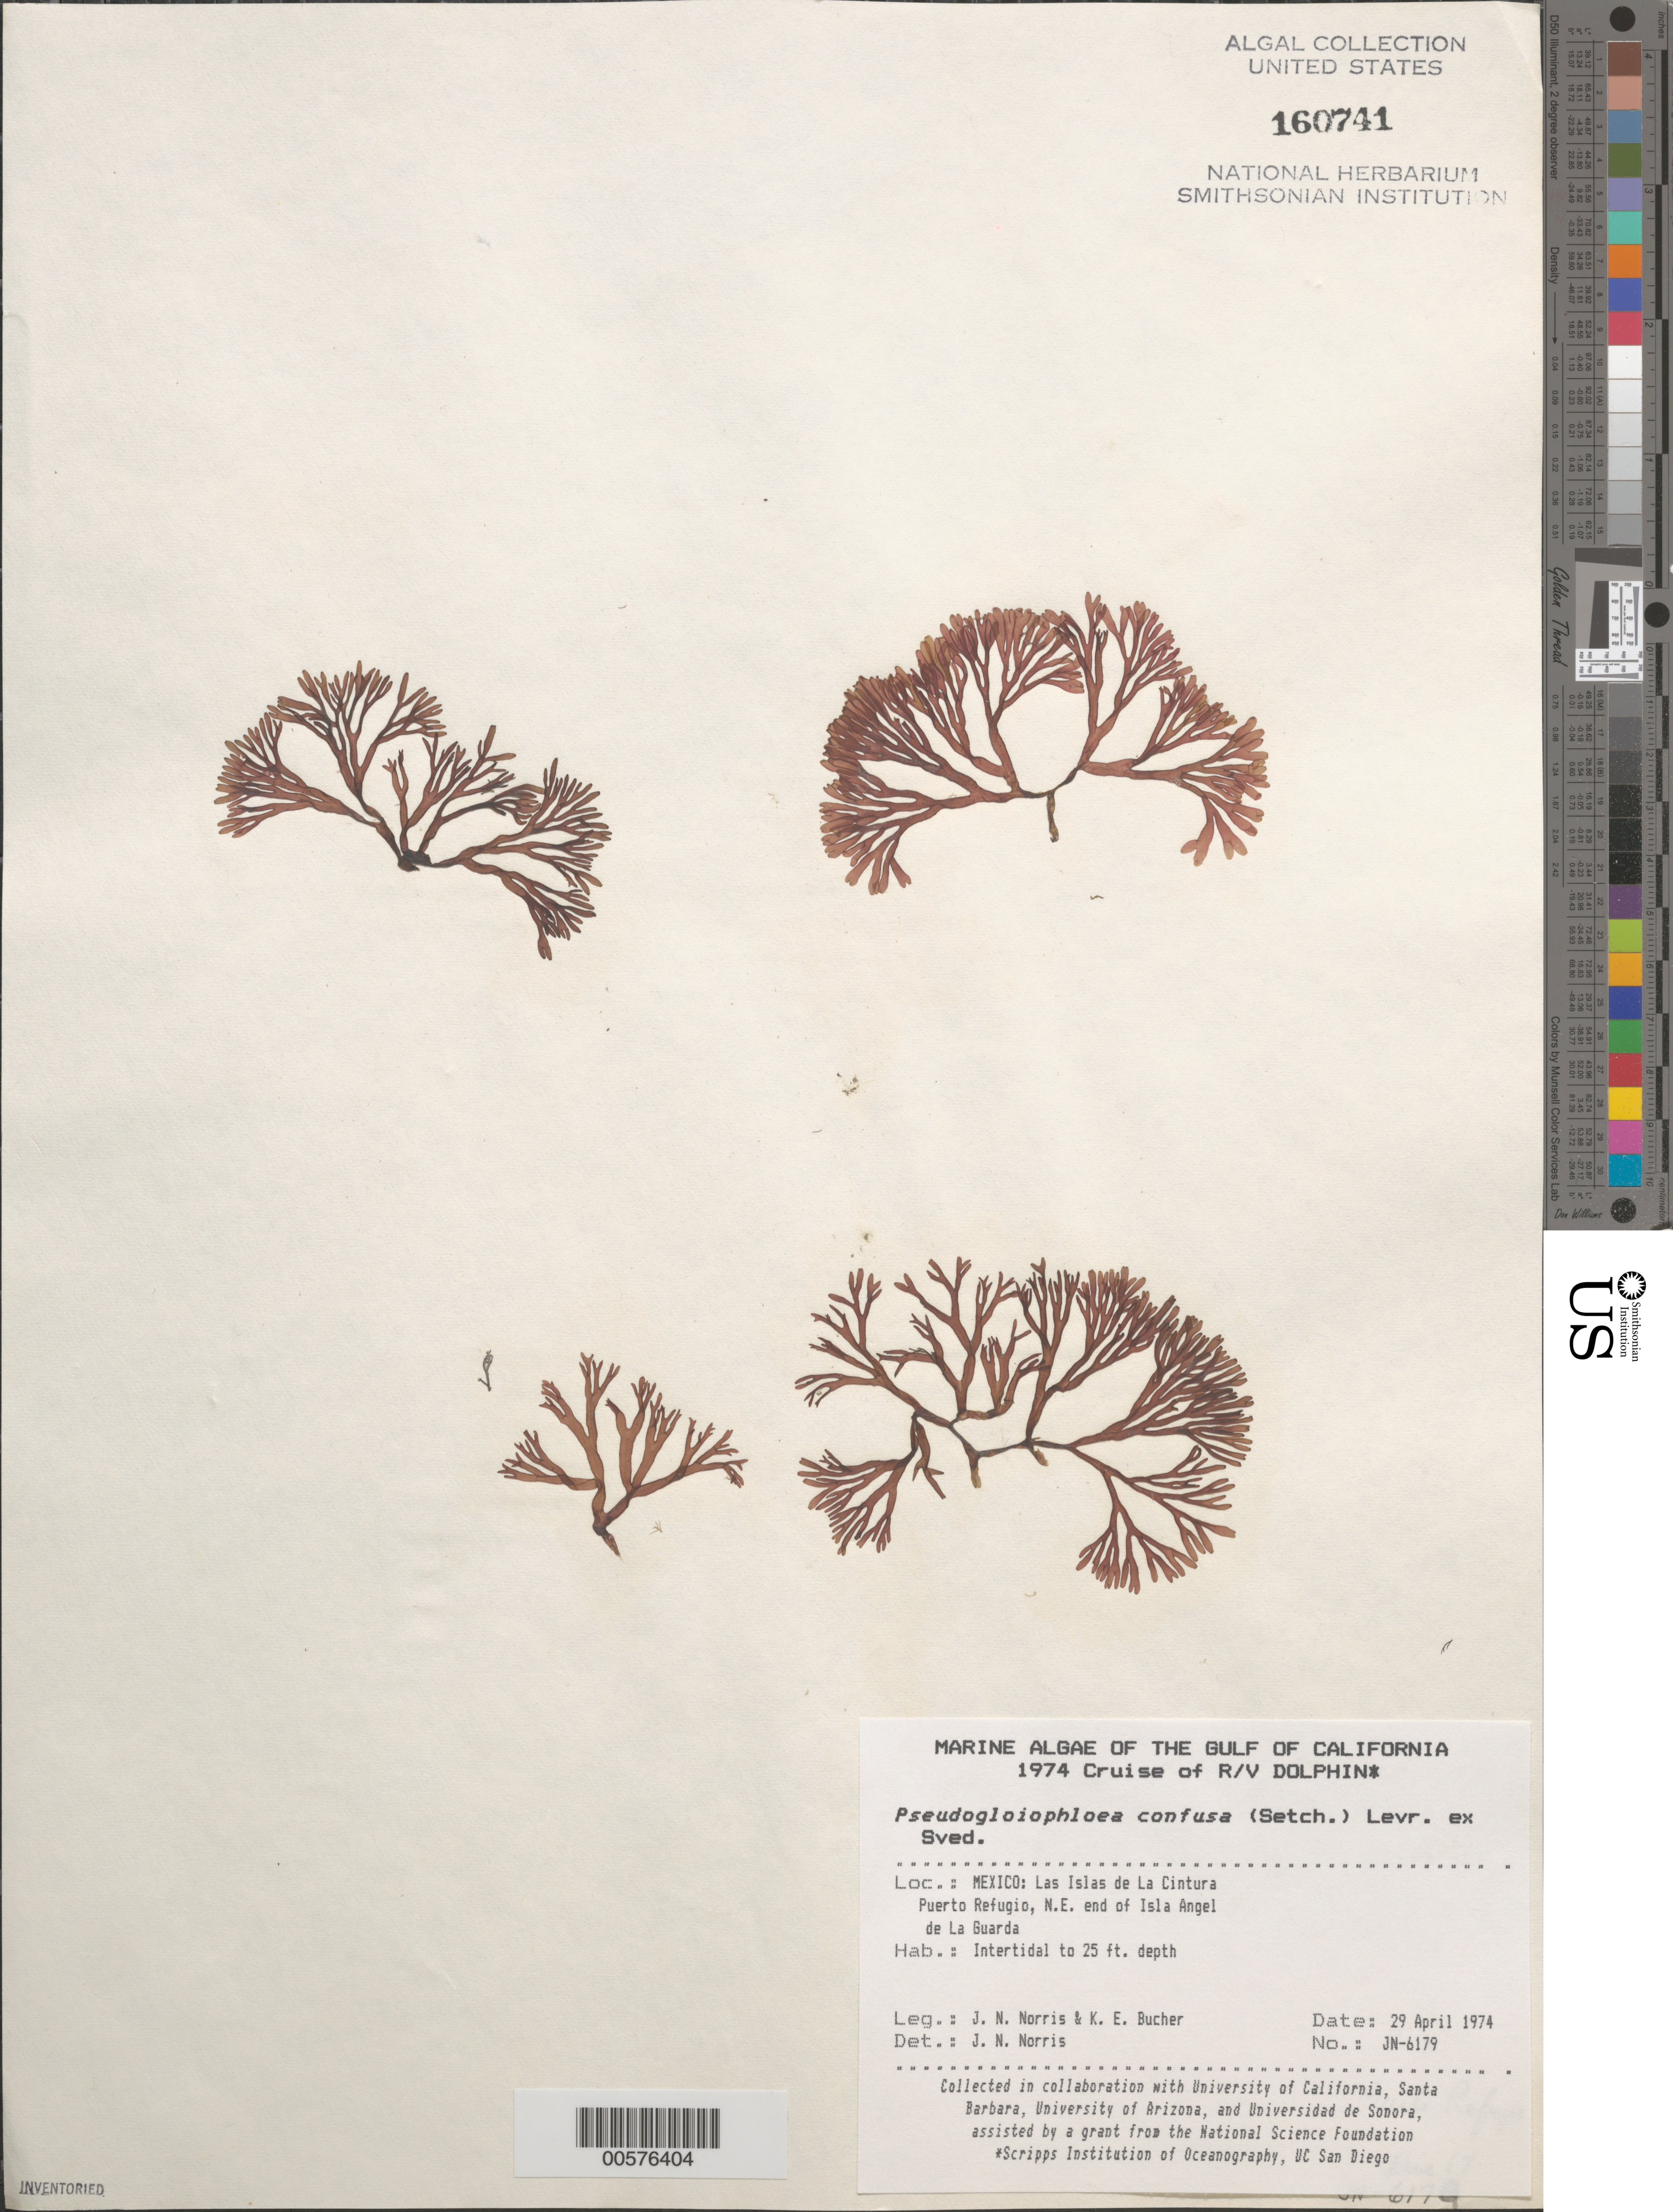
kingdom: Plantae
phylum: Rhodophyta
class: Florideophyceae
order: Nemaliales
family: Scinaiaceae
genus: Scinaia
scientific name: Scinaia confusa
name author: (Setch.) Huisman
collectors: J. N. Norris & K. E. Bucher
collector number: JN-6179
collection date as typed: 29 Apr 1974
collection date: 1974-04-29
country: Mexico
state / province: Baja California Norte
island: Isla Angel de la Guarda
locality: Puerto Refugio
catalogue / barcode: US 160741